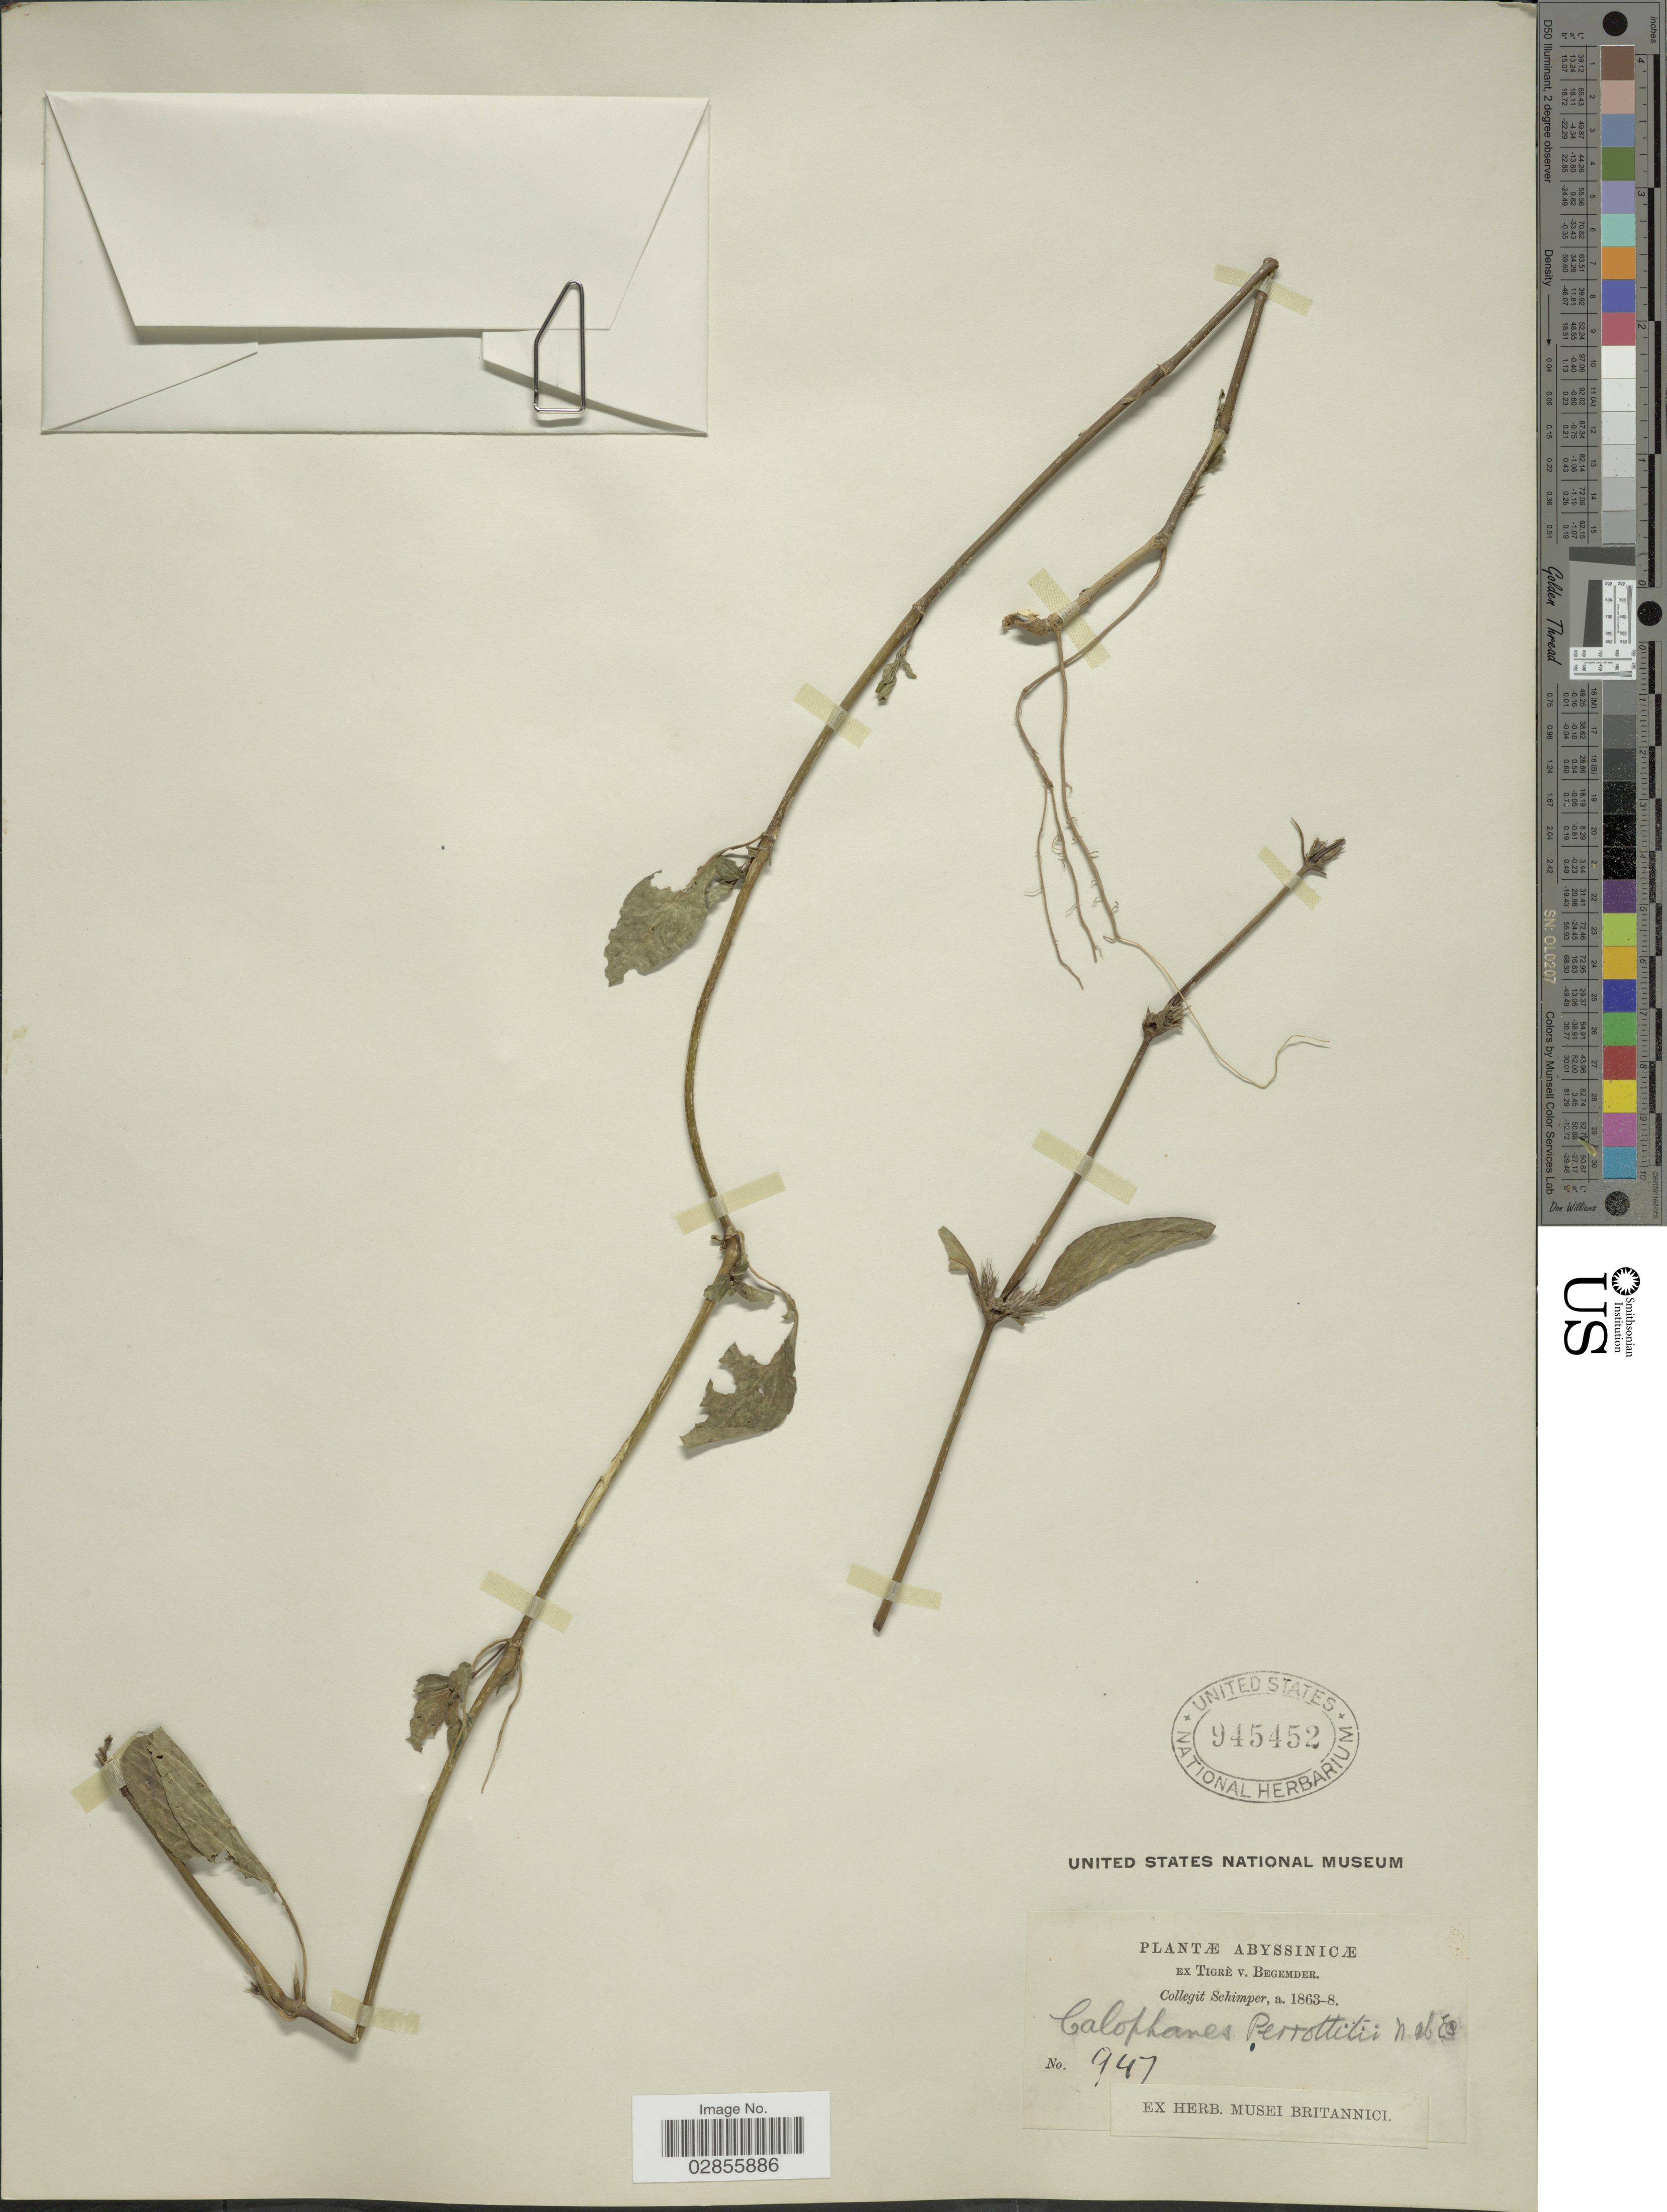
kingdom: Plantae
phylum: Tracheophyta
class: Magnoliopsida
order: Lamiales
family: Acanthaceae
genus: Dyschoriste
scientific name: Dyschoriste nagchana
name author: (Nees) Bennet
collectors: -. Schimper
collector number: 947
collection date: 1863/1868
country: Ethiopia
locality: Abyssinicæ.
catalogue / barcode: US 945452